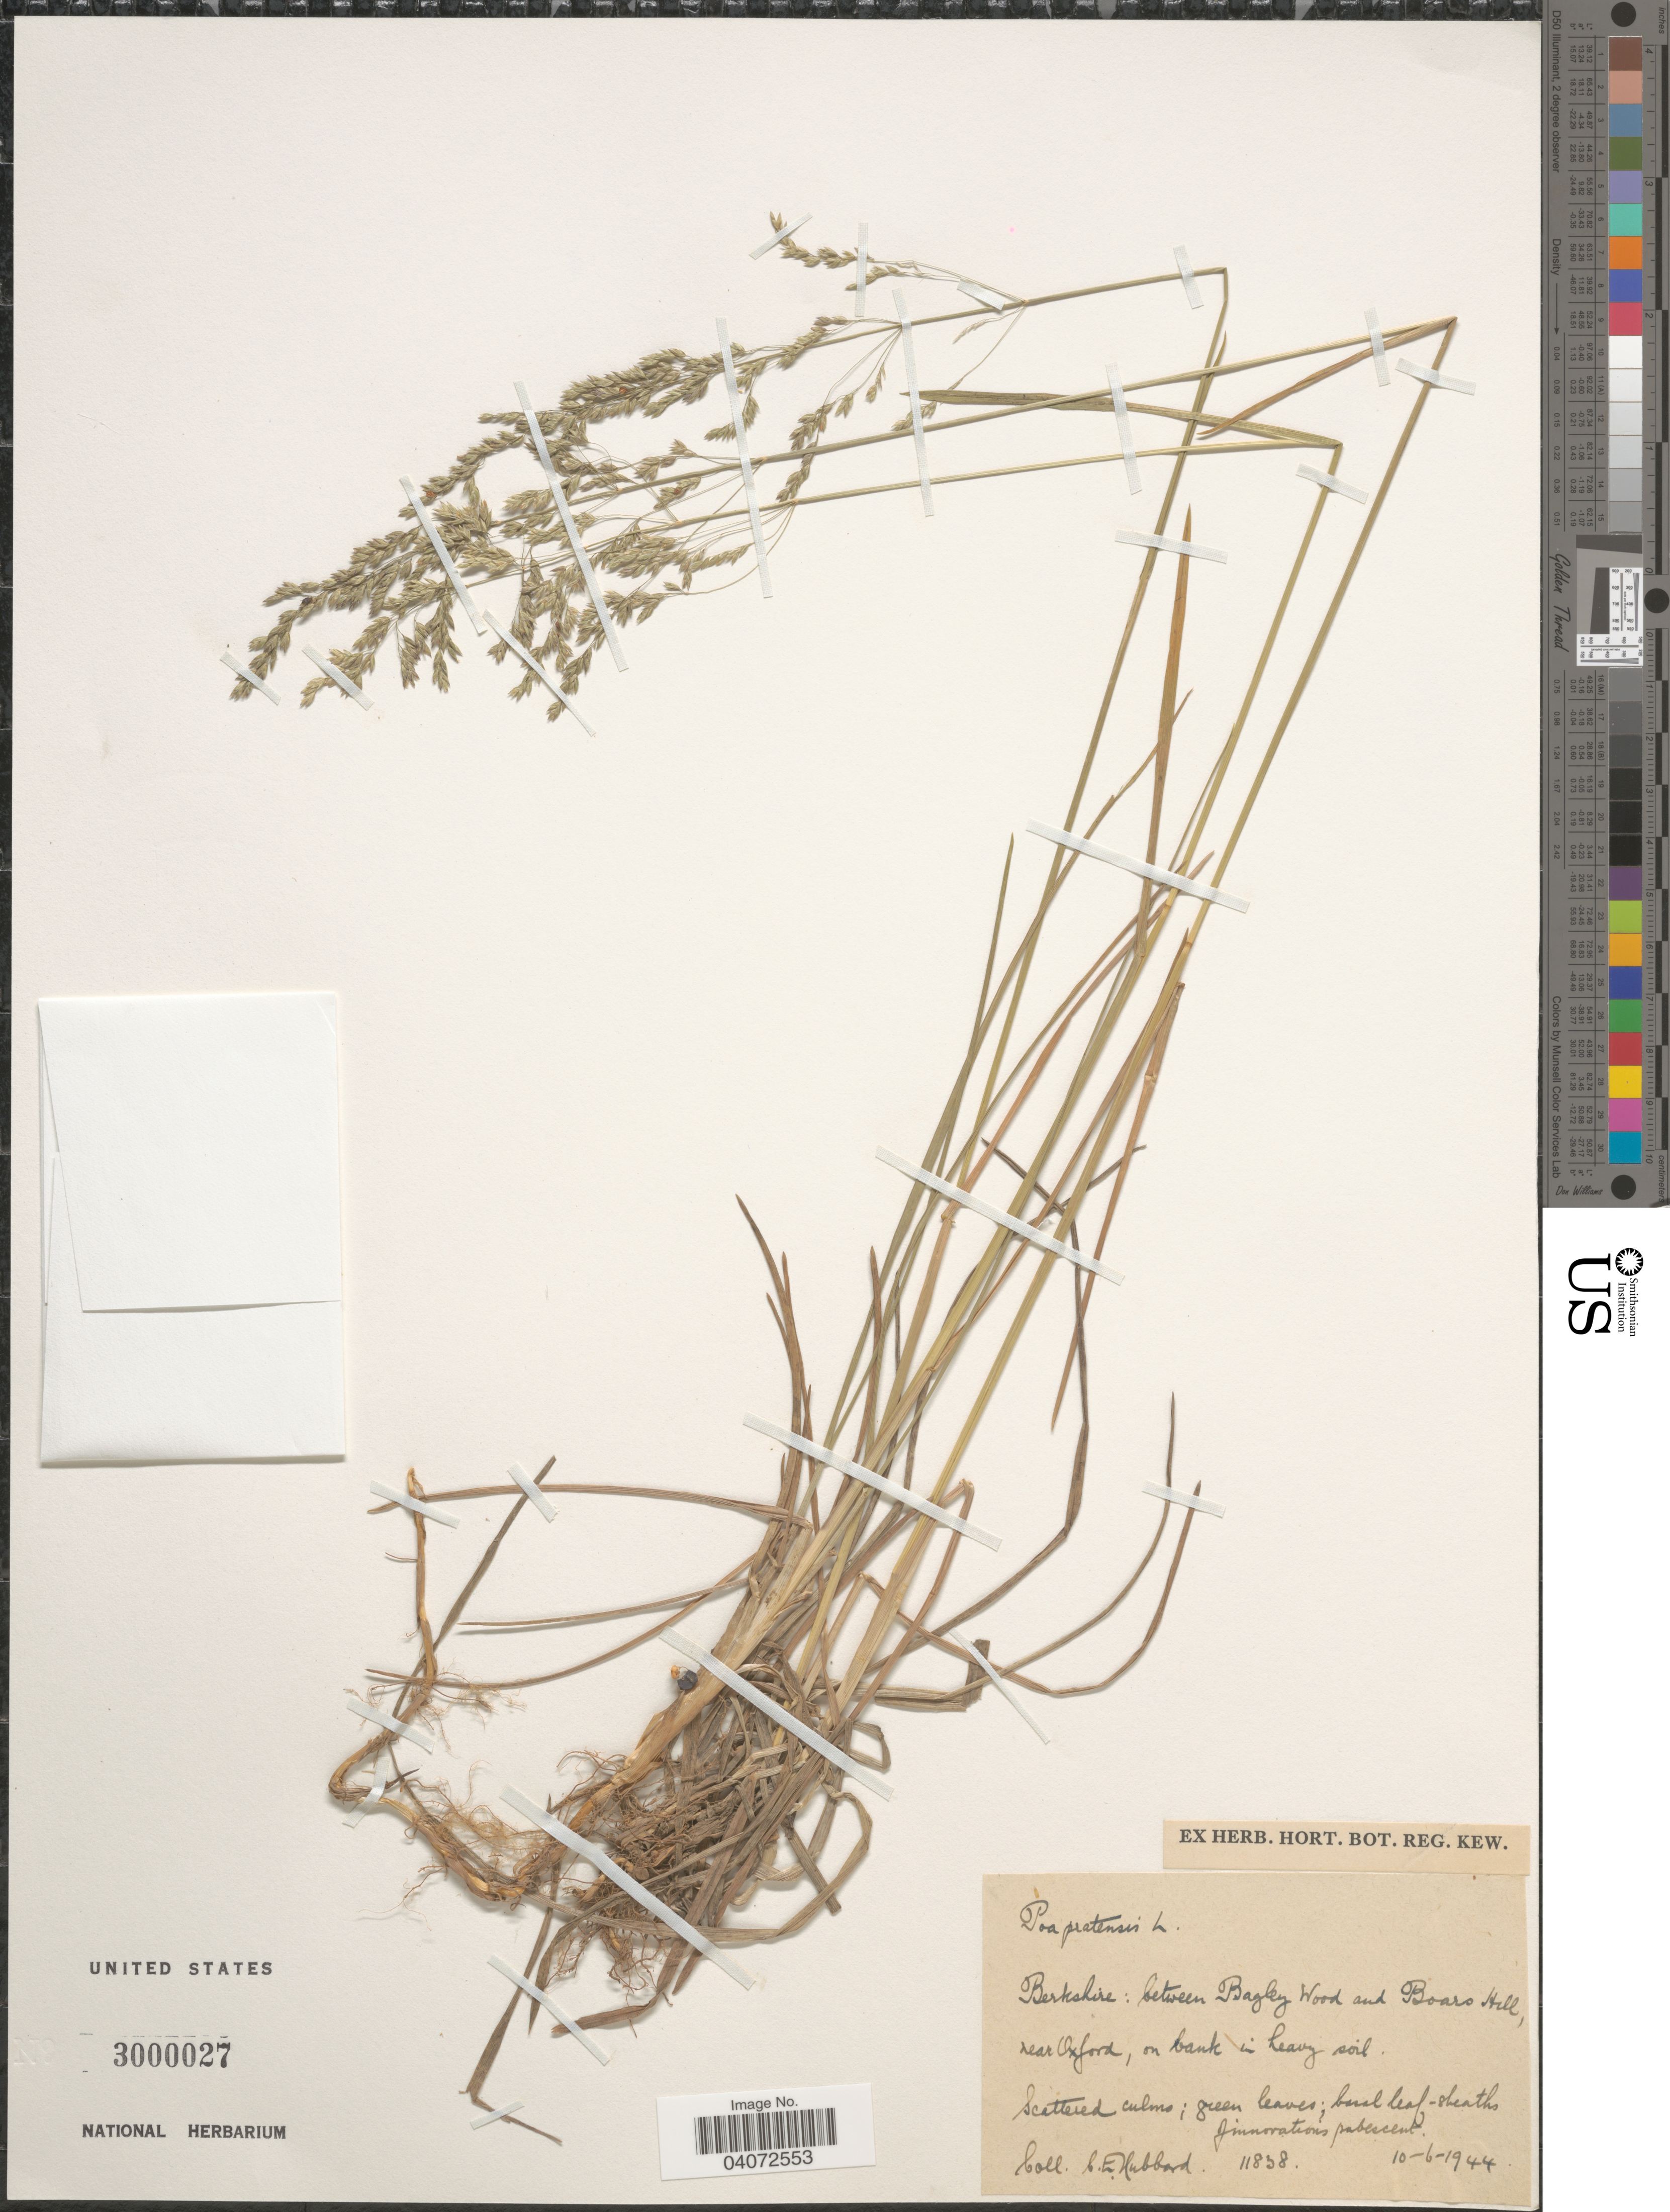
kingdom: Plantae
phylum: Tracheophyta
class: Liliopsida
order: Poales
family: Poaceae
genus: Poa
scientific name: Poa pratensis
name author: L.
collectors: C. E. Hubbard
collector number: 11838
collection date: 1944-06-10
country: United Kingdom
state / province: England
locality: Berkshire: between Bagley Wood and Boars Hill, near Oxford, on bank in heavy soil.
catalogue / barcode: US 3000027